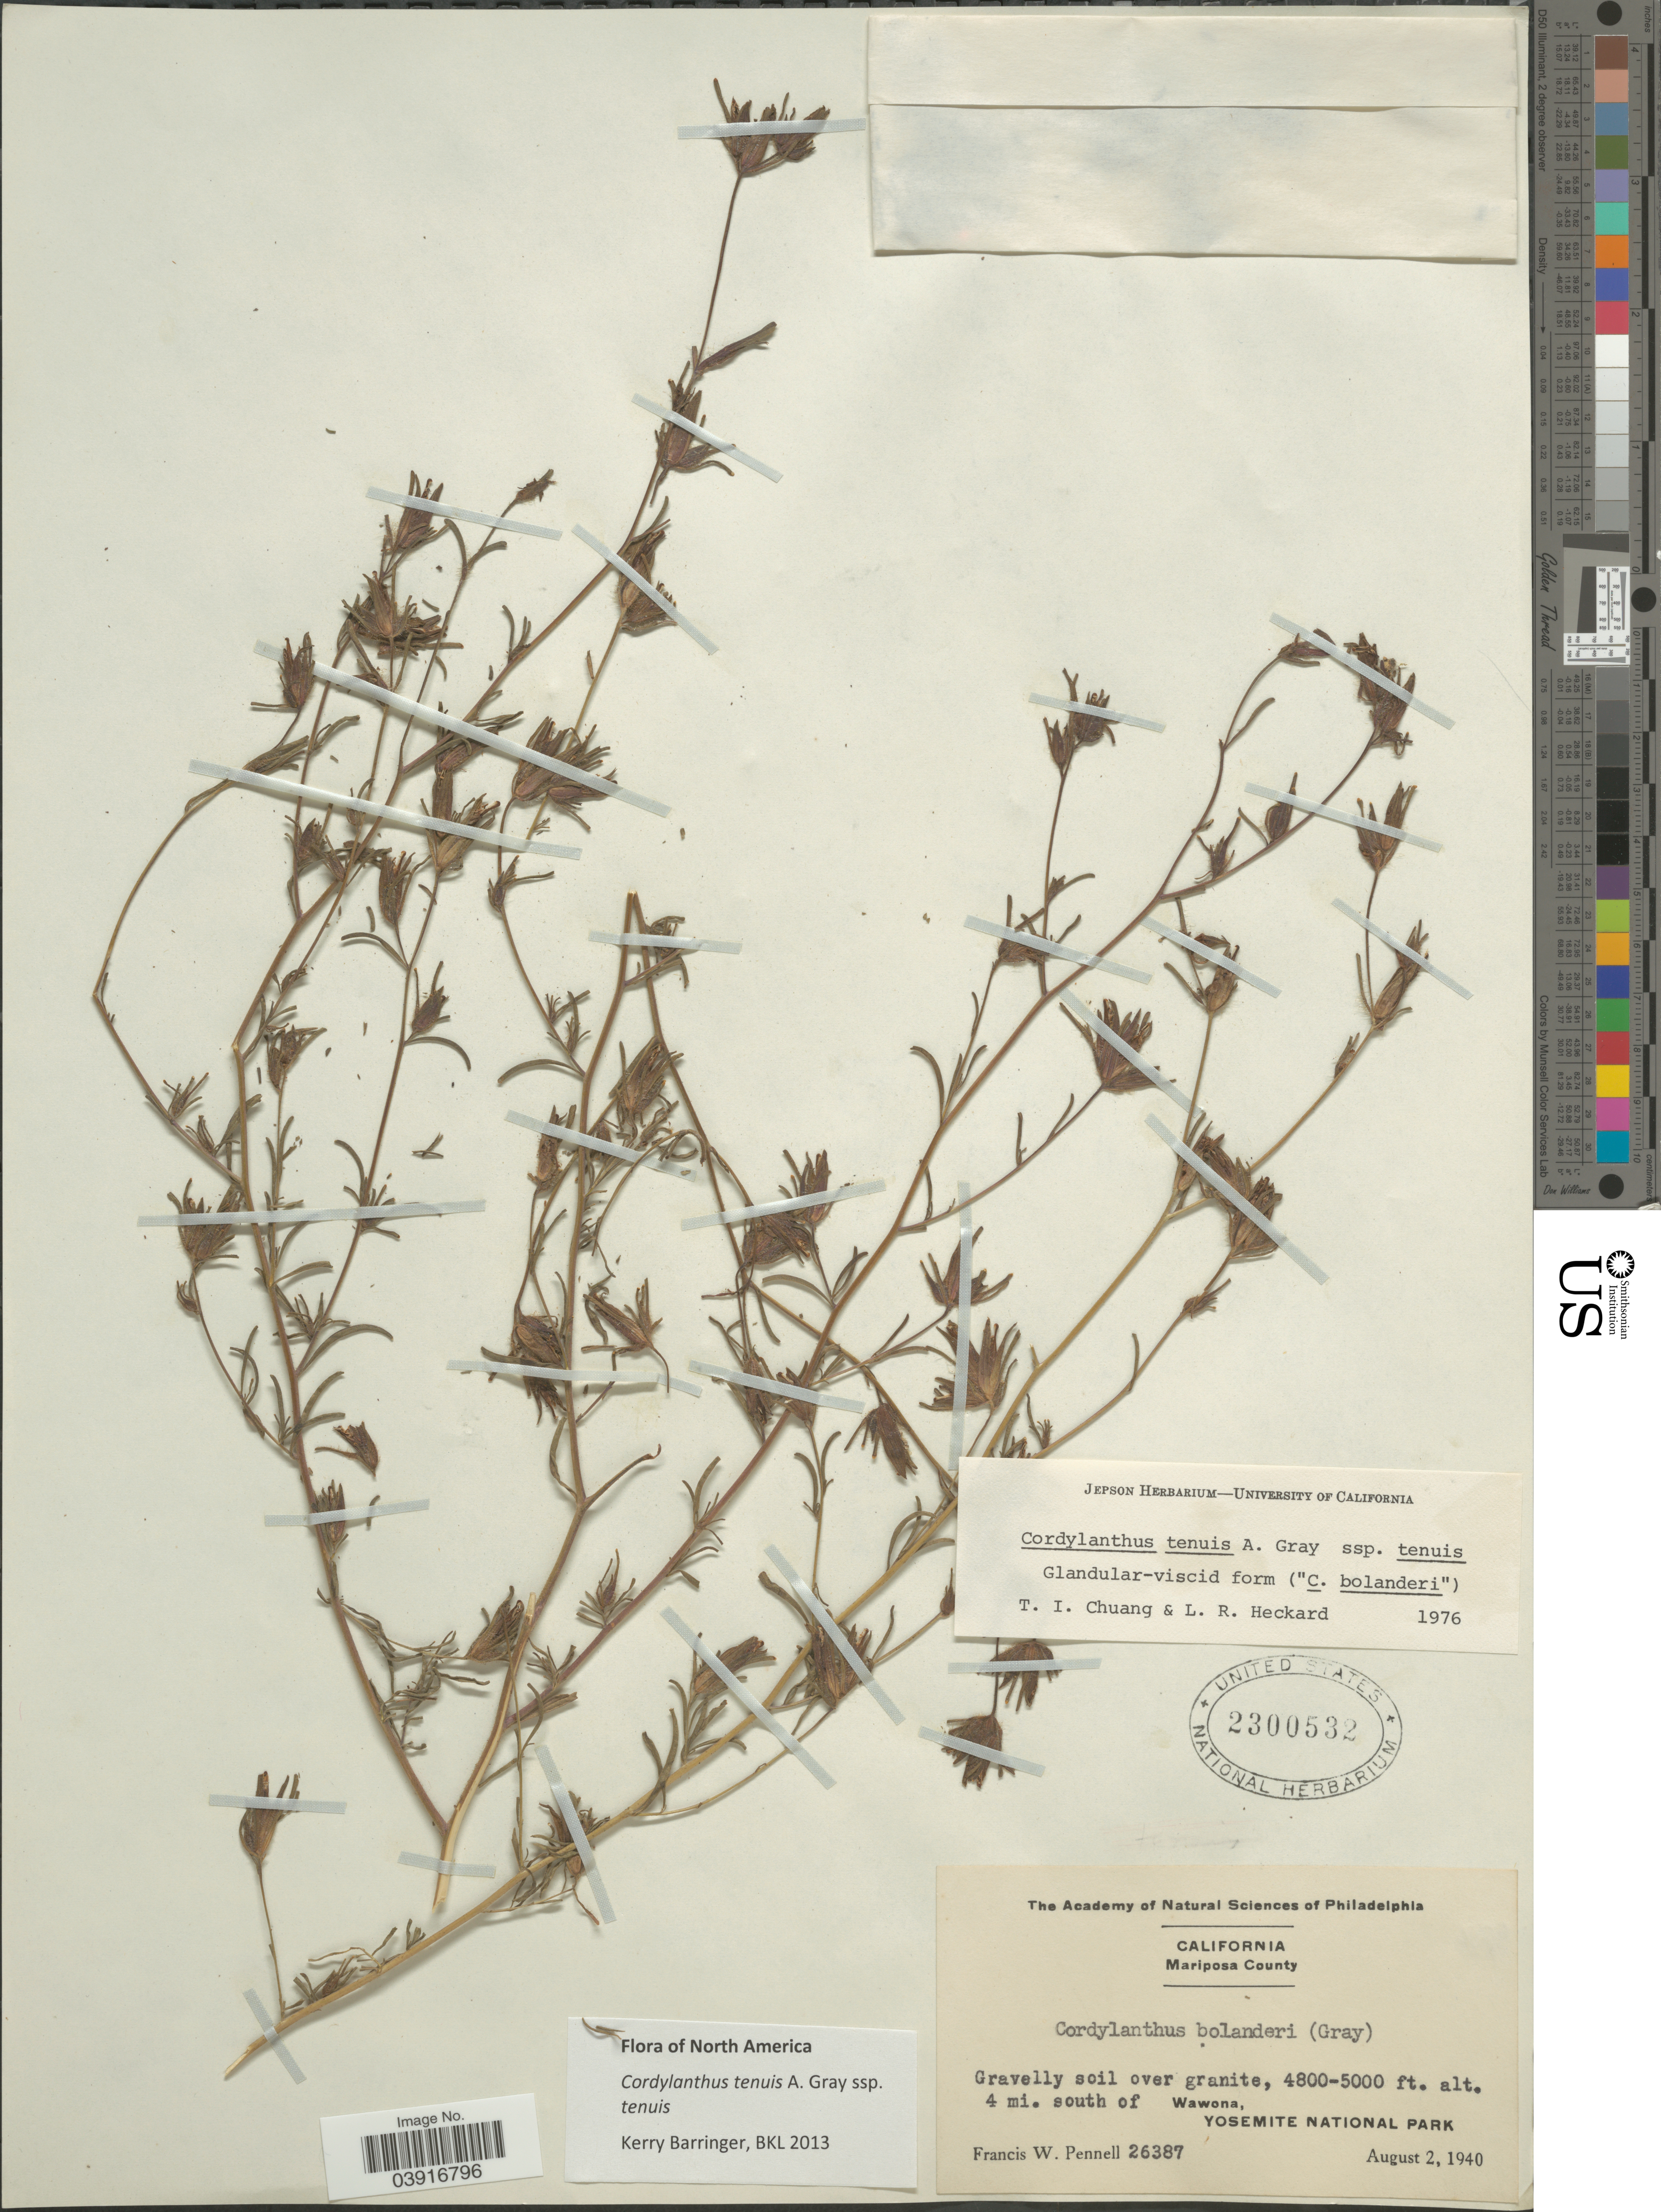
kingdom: Plantae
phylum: Tracheophyta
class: Magnoliopsida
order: Lamiales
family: Orobanchaceae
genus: Cordylanthus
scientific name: Cordylanthus tenuis subsp. tenuis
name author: A. Gray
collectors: F. W. Pennell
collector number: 26387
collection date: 1940-08-02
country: United States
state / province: California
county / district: Mariposa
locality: Mariposa County. Gravelly soil over granite, 4 mi. south of Wawona, Yosemite National Park.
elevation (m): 1463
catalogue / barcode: US 2300532